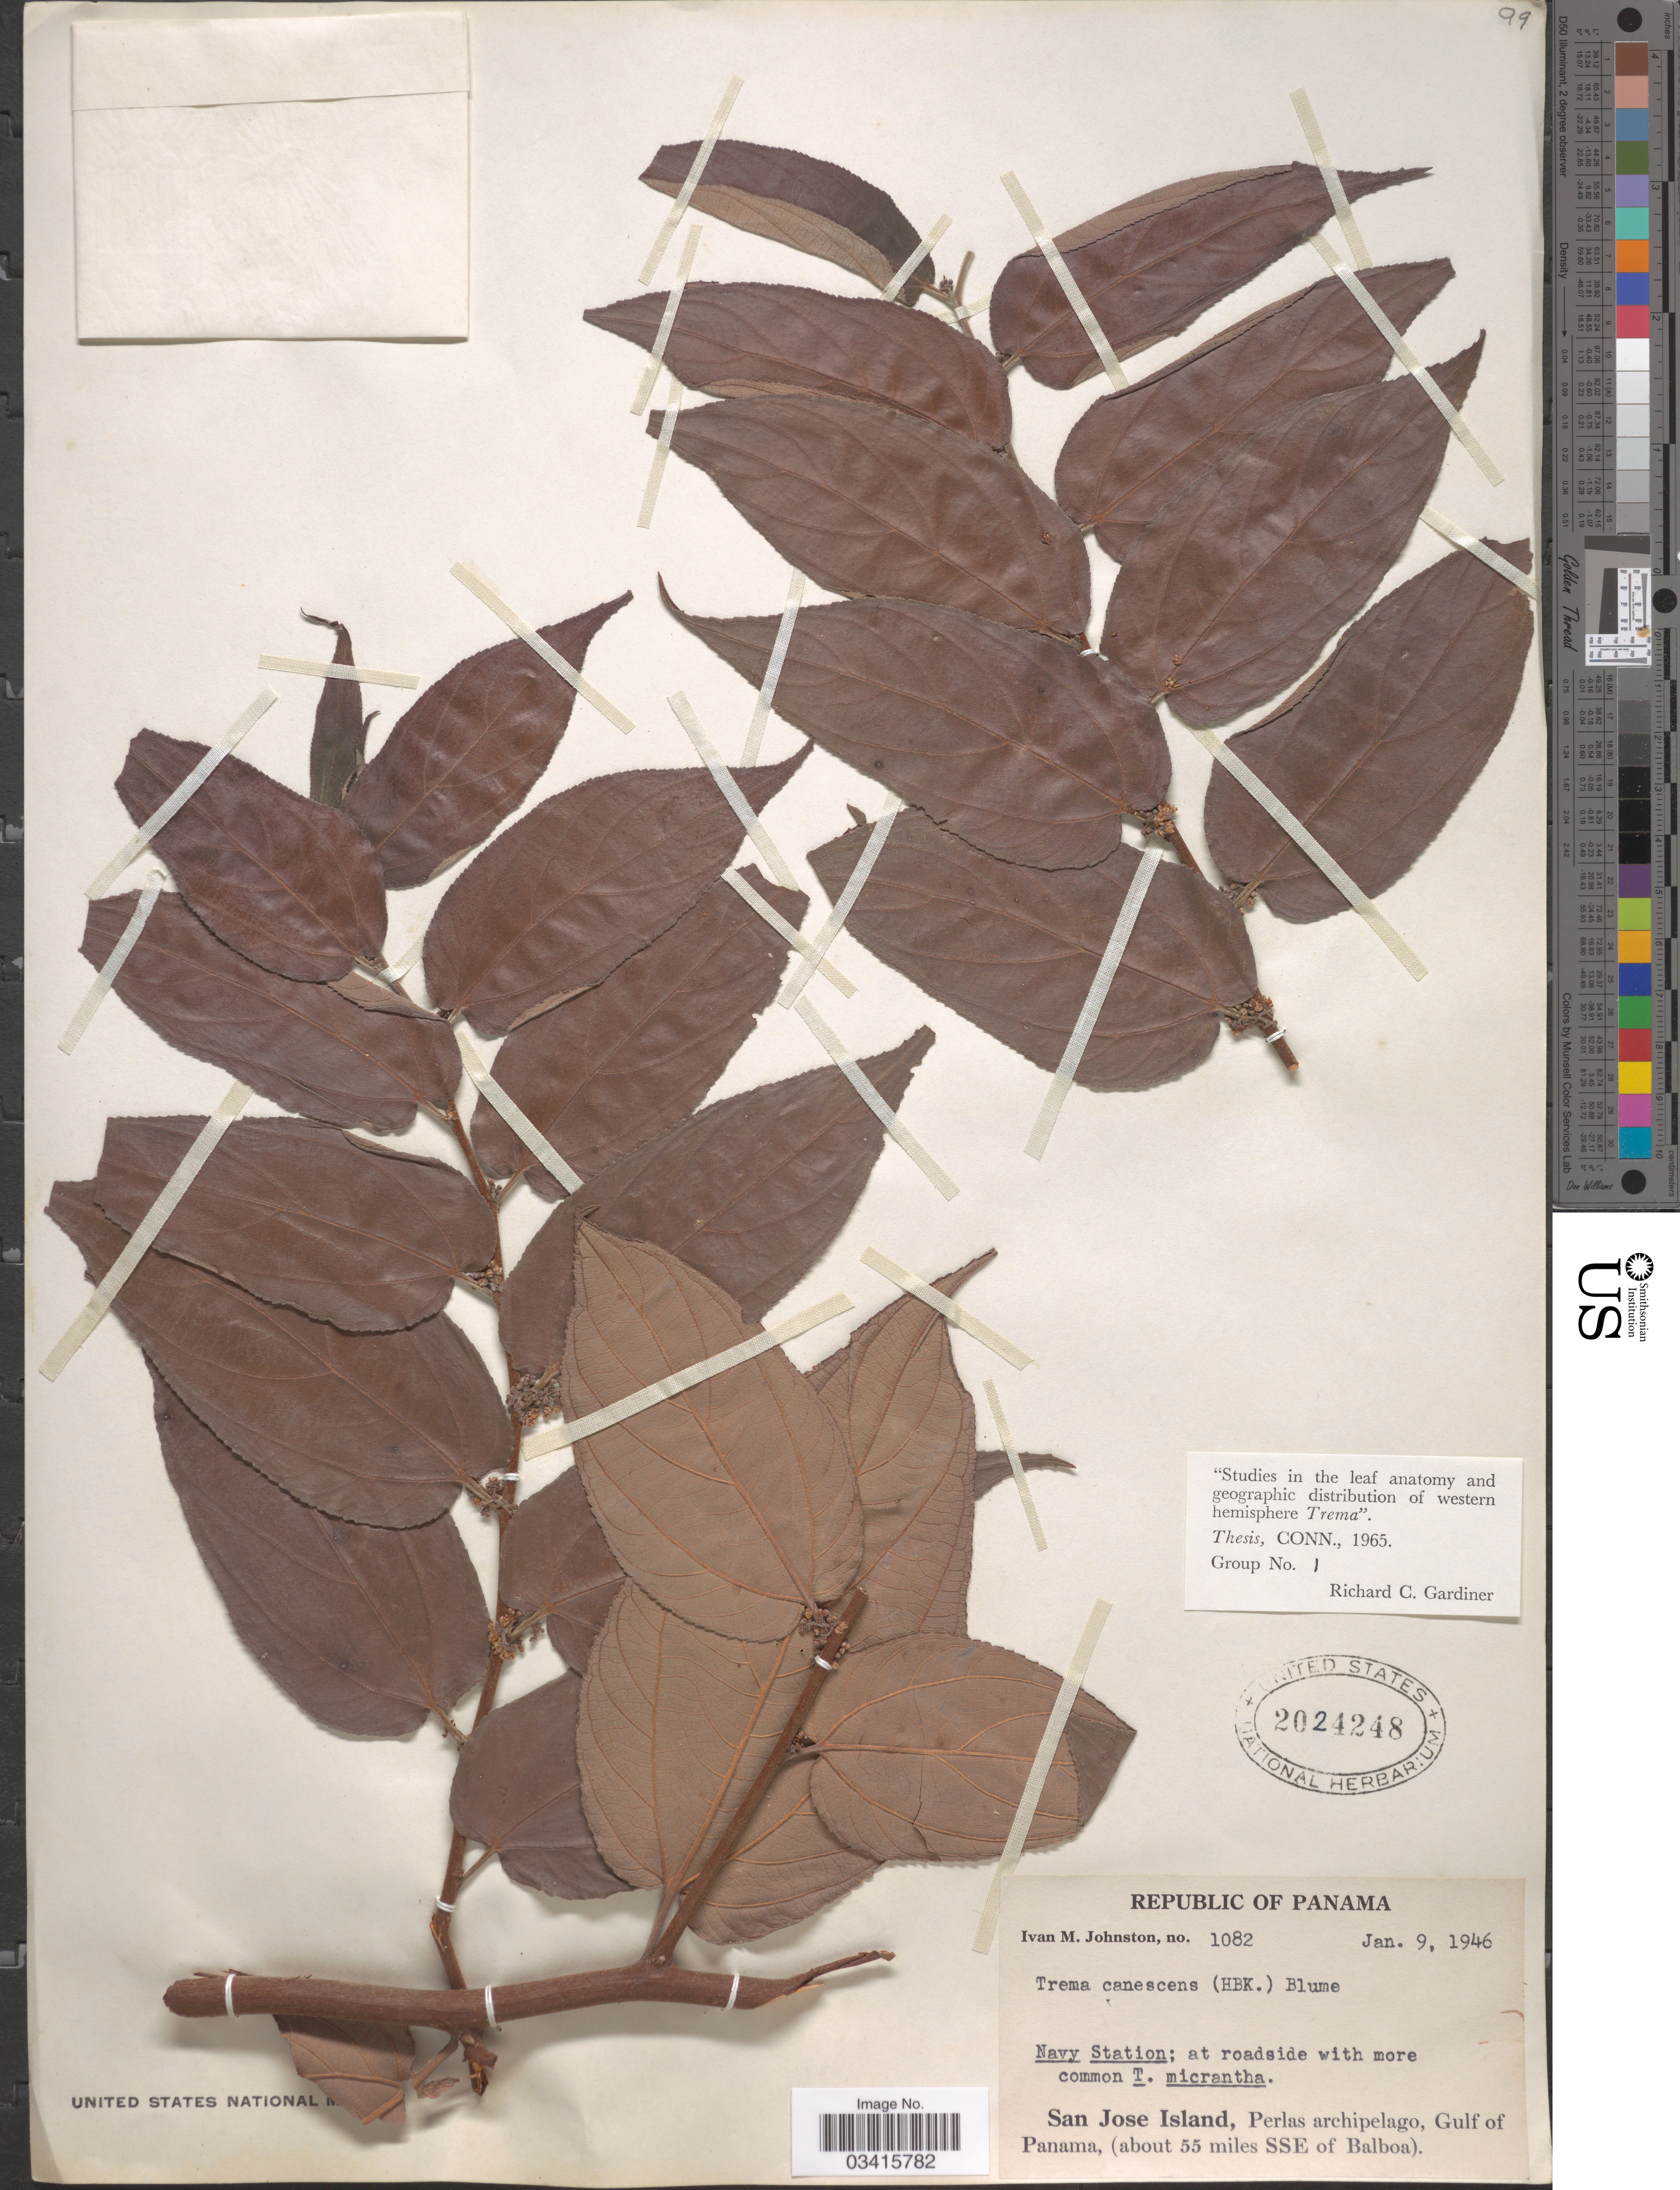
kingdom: Plantae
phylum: Tracheophyta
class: Magnoliopsida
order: Rosales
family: Cannabaceae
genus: Trema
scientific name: Trema canescens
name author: (Kunth) Blume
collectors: I.M. Johnston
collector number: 1082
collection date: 1946-01-09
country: Panama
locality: San Jose Island, Perlas archipelago, Gulf of Panama, (about 55 miles SSE of Balboa).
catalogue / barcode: US 2024248